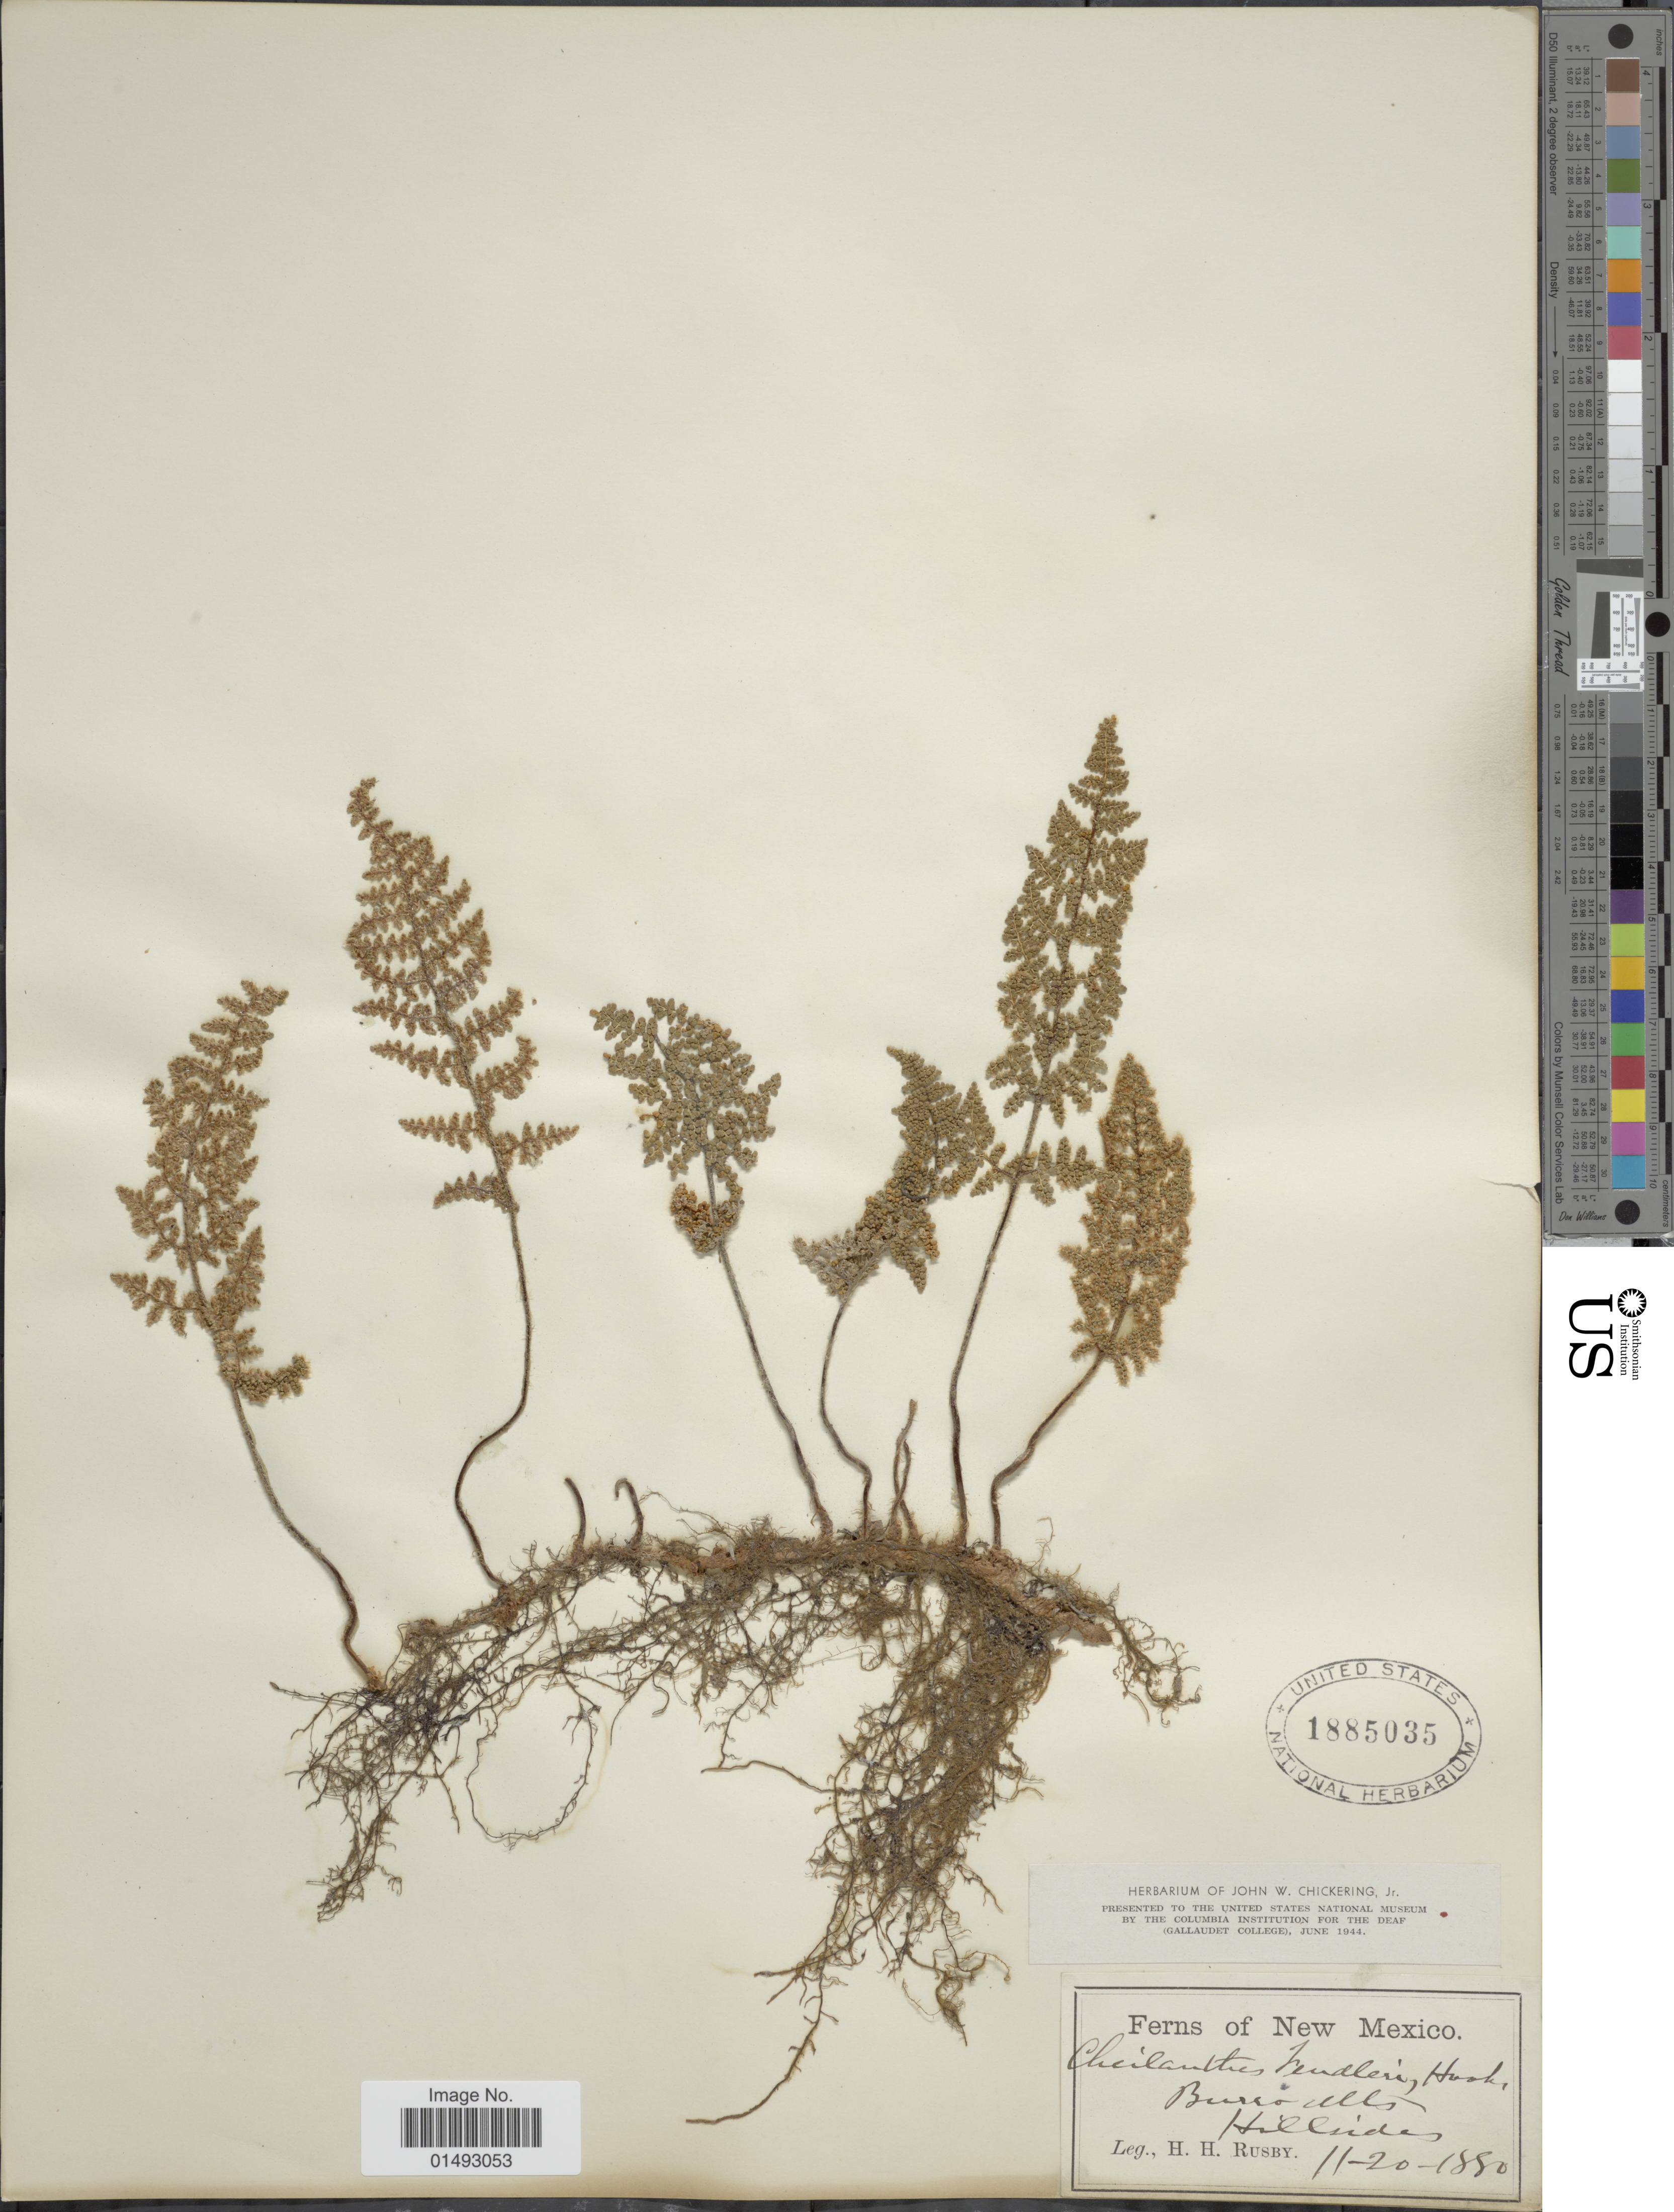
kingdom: Plantae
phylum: Tracheophyta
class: Polypodiopsida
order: Polypodiales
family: Pteridaceae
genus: Myriopteris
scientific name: Myriopteris fendleri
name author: (Hook.) E. Fourn.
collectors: H. H. Rusby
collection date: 1880-11-20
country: United States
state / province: New Mexico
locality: Burro Mts, Hillsides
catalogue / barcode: US 1885035